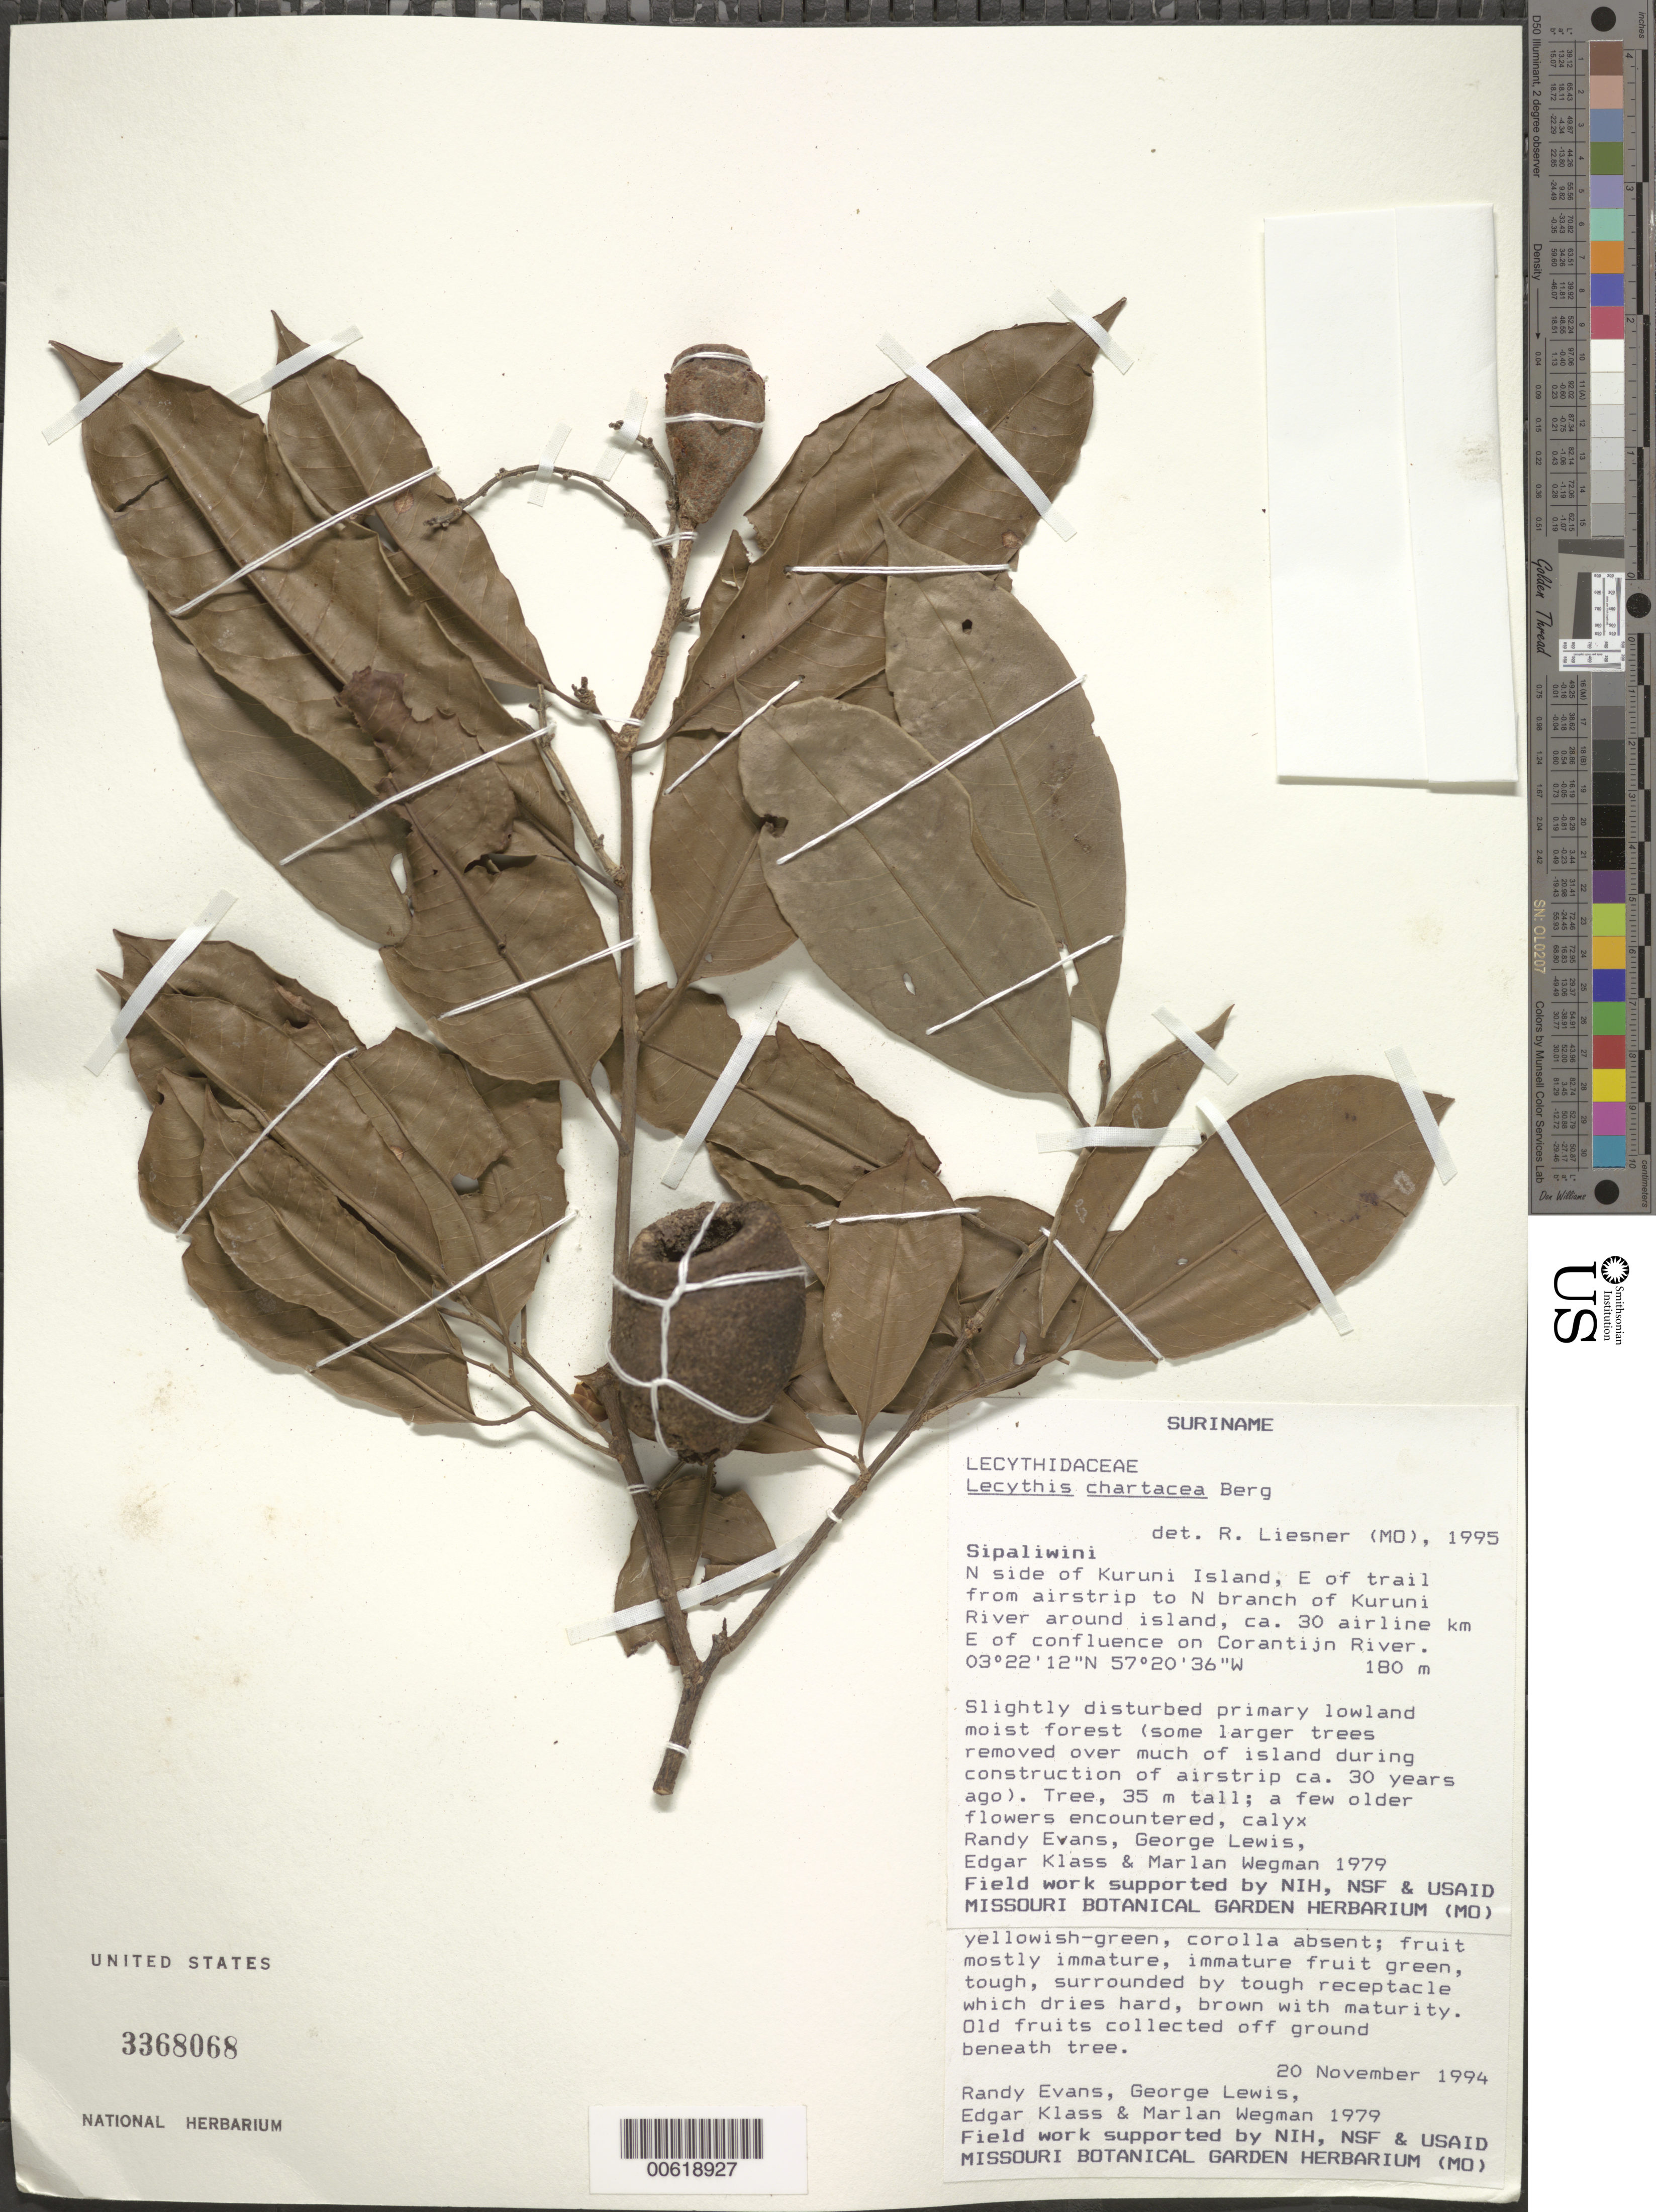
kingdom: Plantae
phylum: Tracheophyta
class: Magnoliopsida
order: Ericales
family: Lecythidaceae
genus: Lecythis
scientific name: Lecythis chartacea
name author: O. Berg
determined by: Liesner, R. L.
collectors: R. Evans, G. Lewis, E. Klass & M. Wegman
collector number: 1979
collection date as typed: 20-Nov-94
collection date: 1994-11-20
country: Suriname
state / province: Sipaliwini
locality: Kuruni Island, N side, E of trail from airstrip to N branch of Kuruni R., ca 30 airline km E of confluence on Corantijn R.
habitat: Slightly disturbed primary lowland moist forest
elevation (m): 180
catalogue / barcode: US 3368068